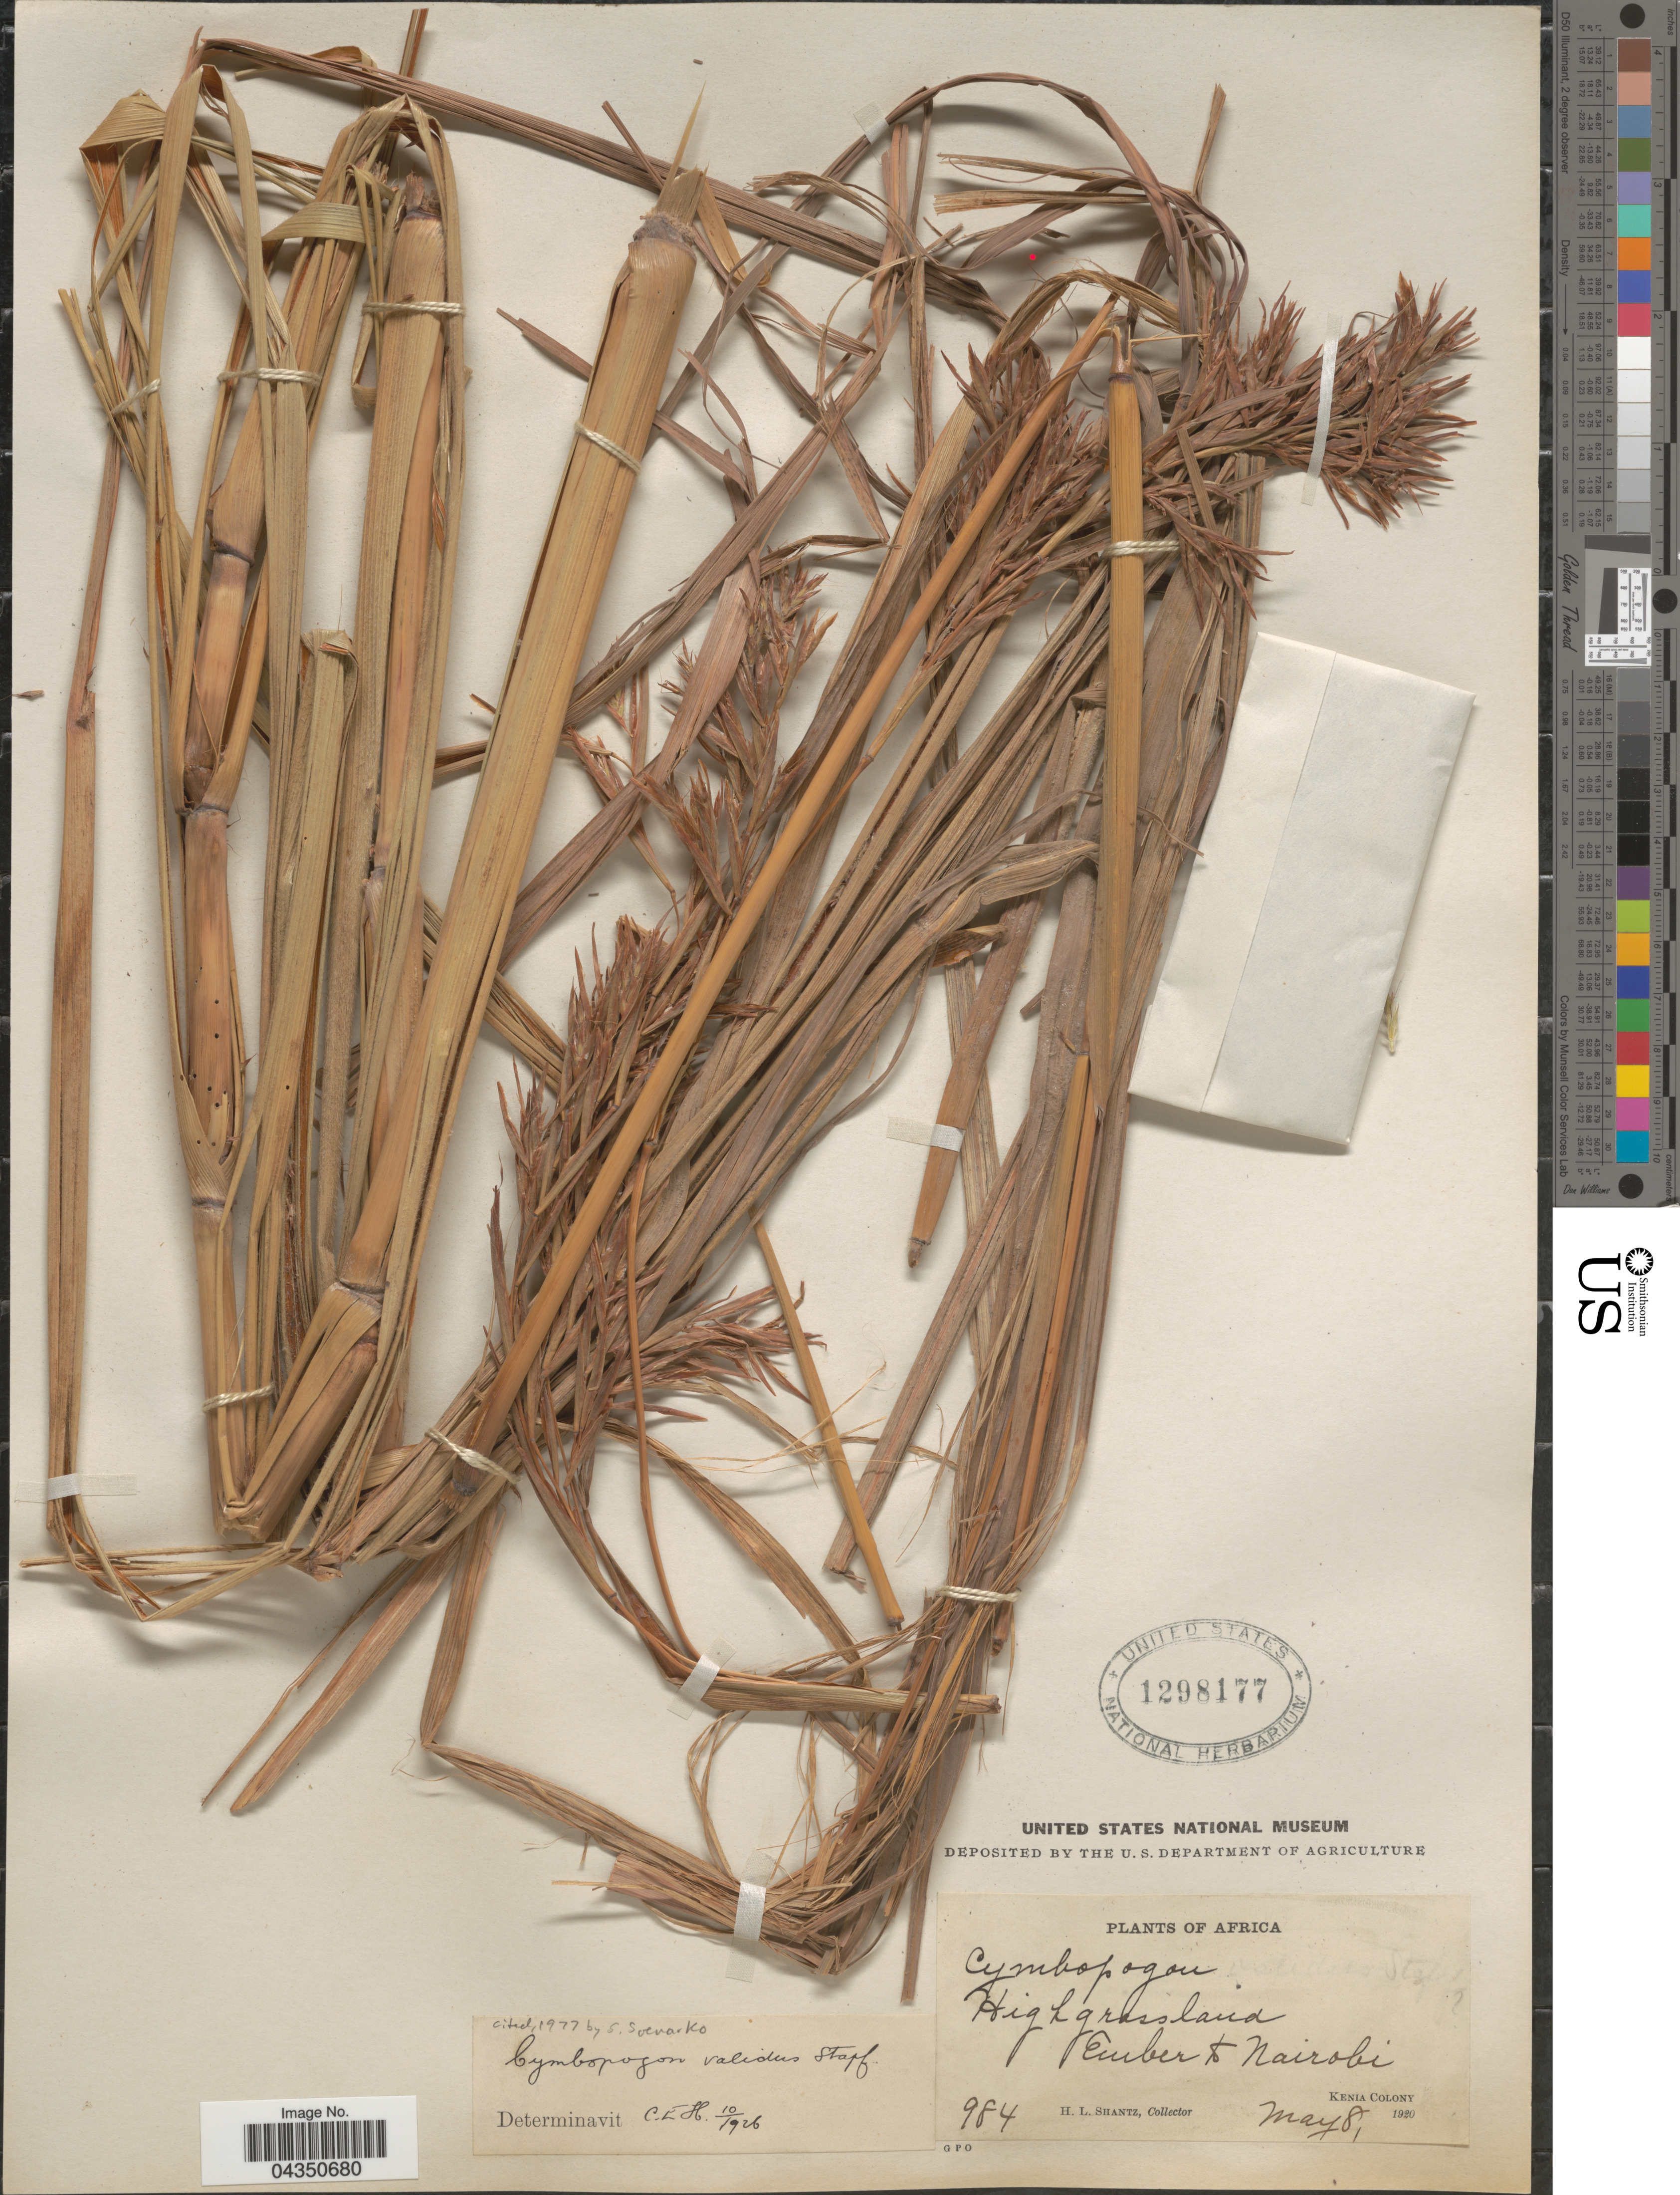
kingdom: Plantae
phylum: Tracheophyta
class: Liliopsida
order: Poales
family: Poaceae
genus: Cymbopogon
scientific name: Cymbopogon nardus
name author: (L.) Rendle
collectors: H. Shantz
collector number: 984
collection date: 1920-05-08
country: Kenya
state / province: Nairobi Area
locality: High grassland. Ember & Nairobi. Kenya Colony.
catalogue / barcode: US 1298177